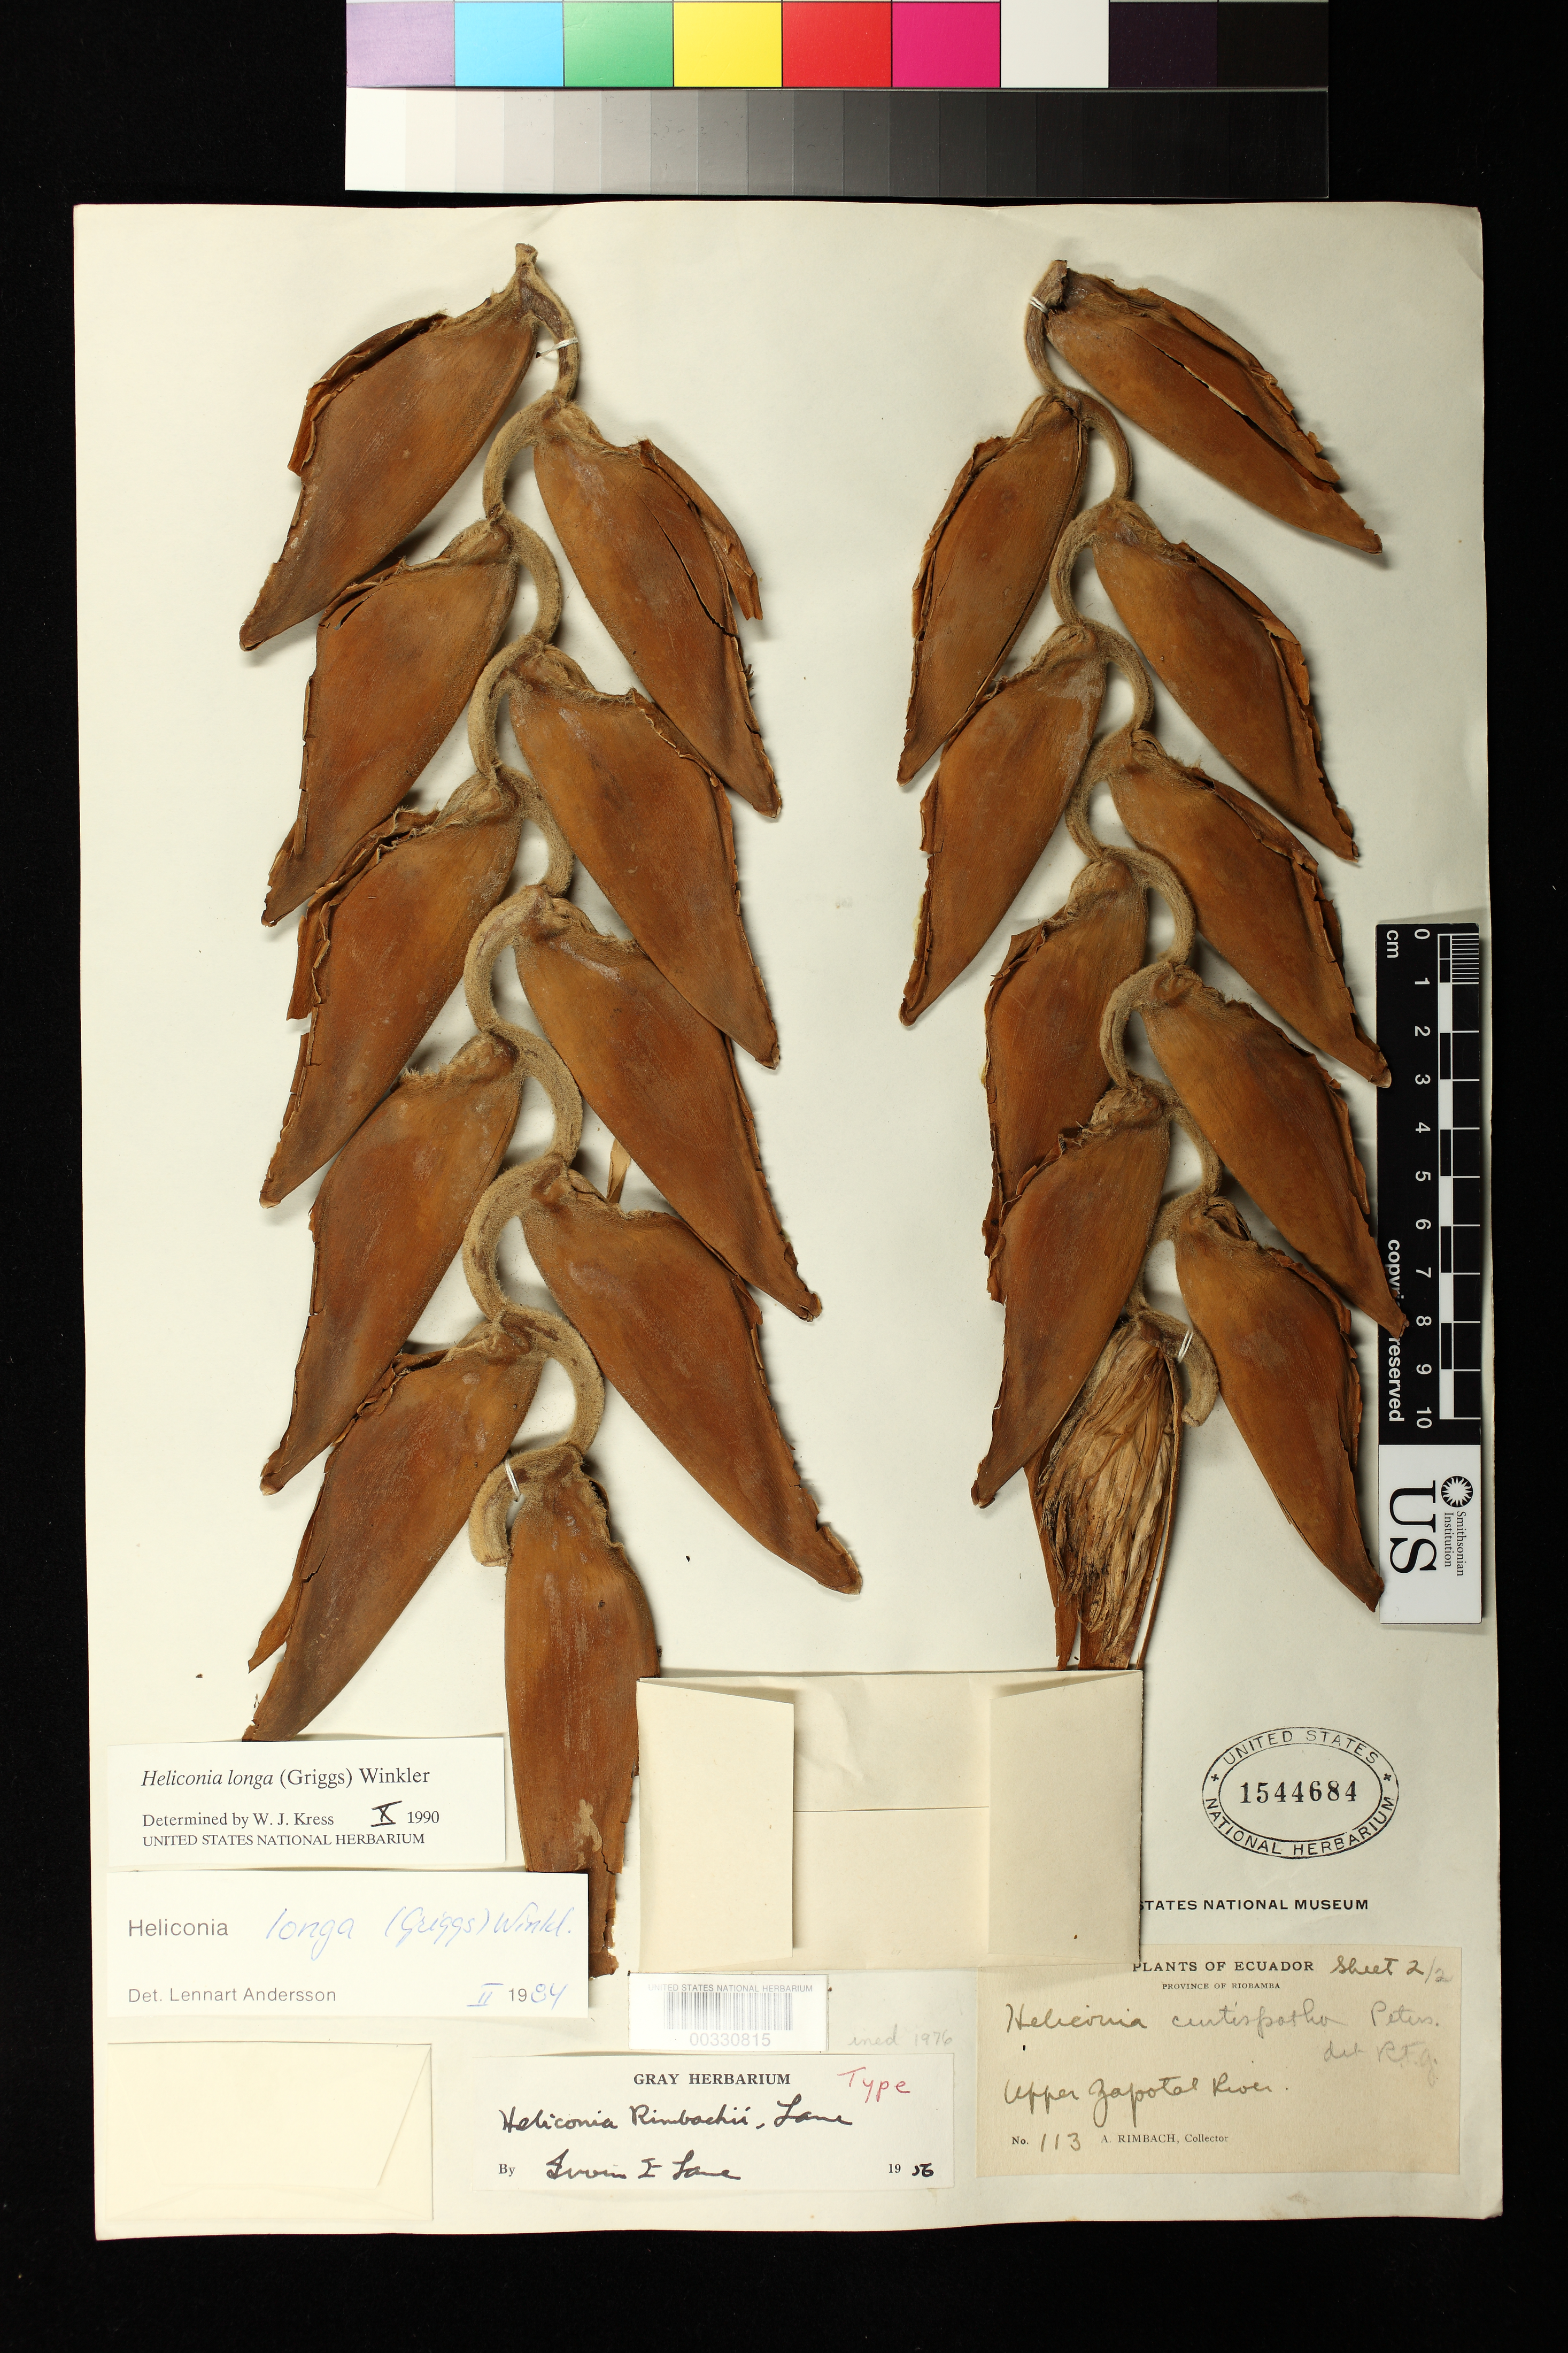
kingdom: Plantae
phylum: Tracheophyta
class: Liliopsida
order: Zingiberales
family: Heliconiaceae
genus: Heliconia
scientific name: Heliconia longa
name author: (R.F. Griggs) H.J.P. Winkl.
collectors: A. Rimbach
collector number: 113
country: Ecuador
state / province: Chimborazo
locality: Prov Riobamba, foot of western Cordillera, upper Zapotal River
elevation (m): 200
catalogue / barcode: US 1544684